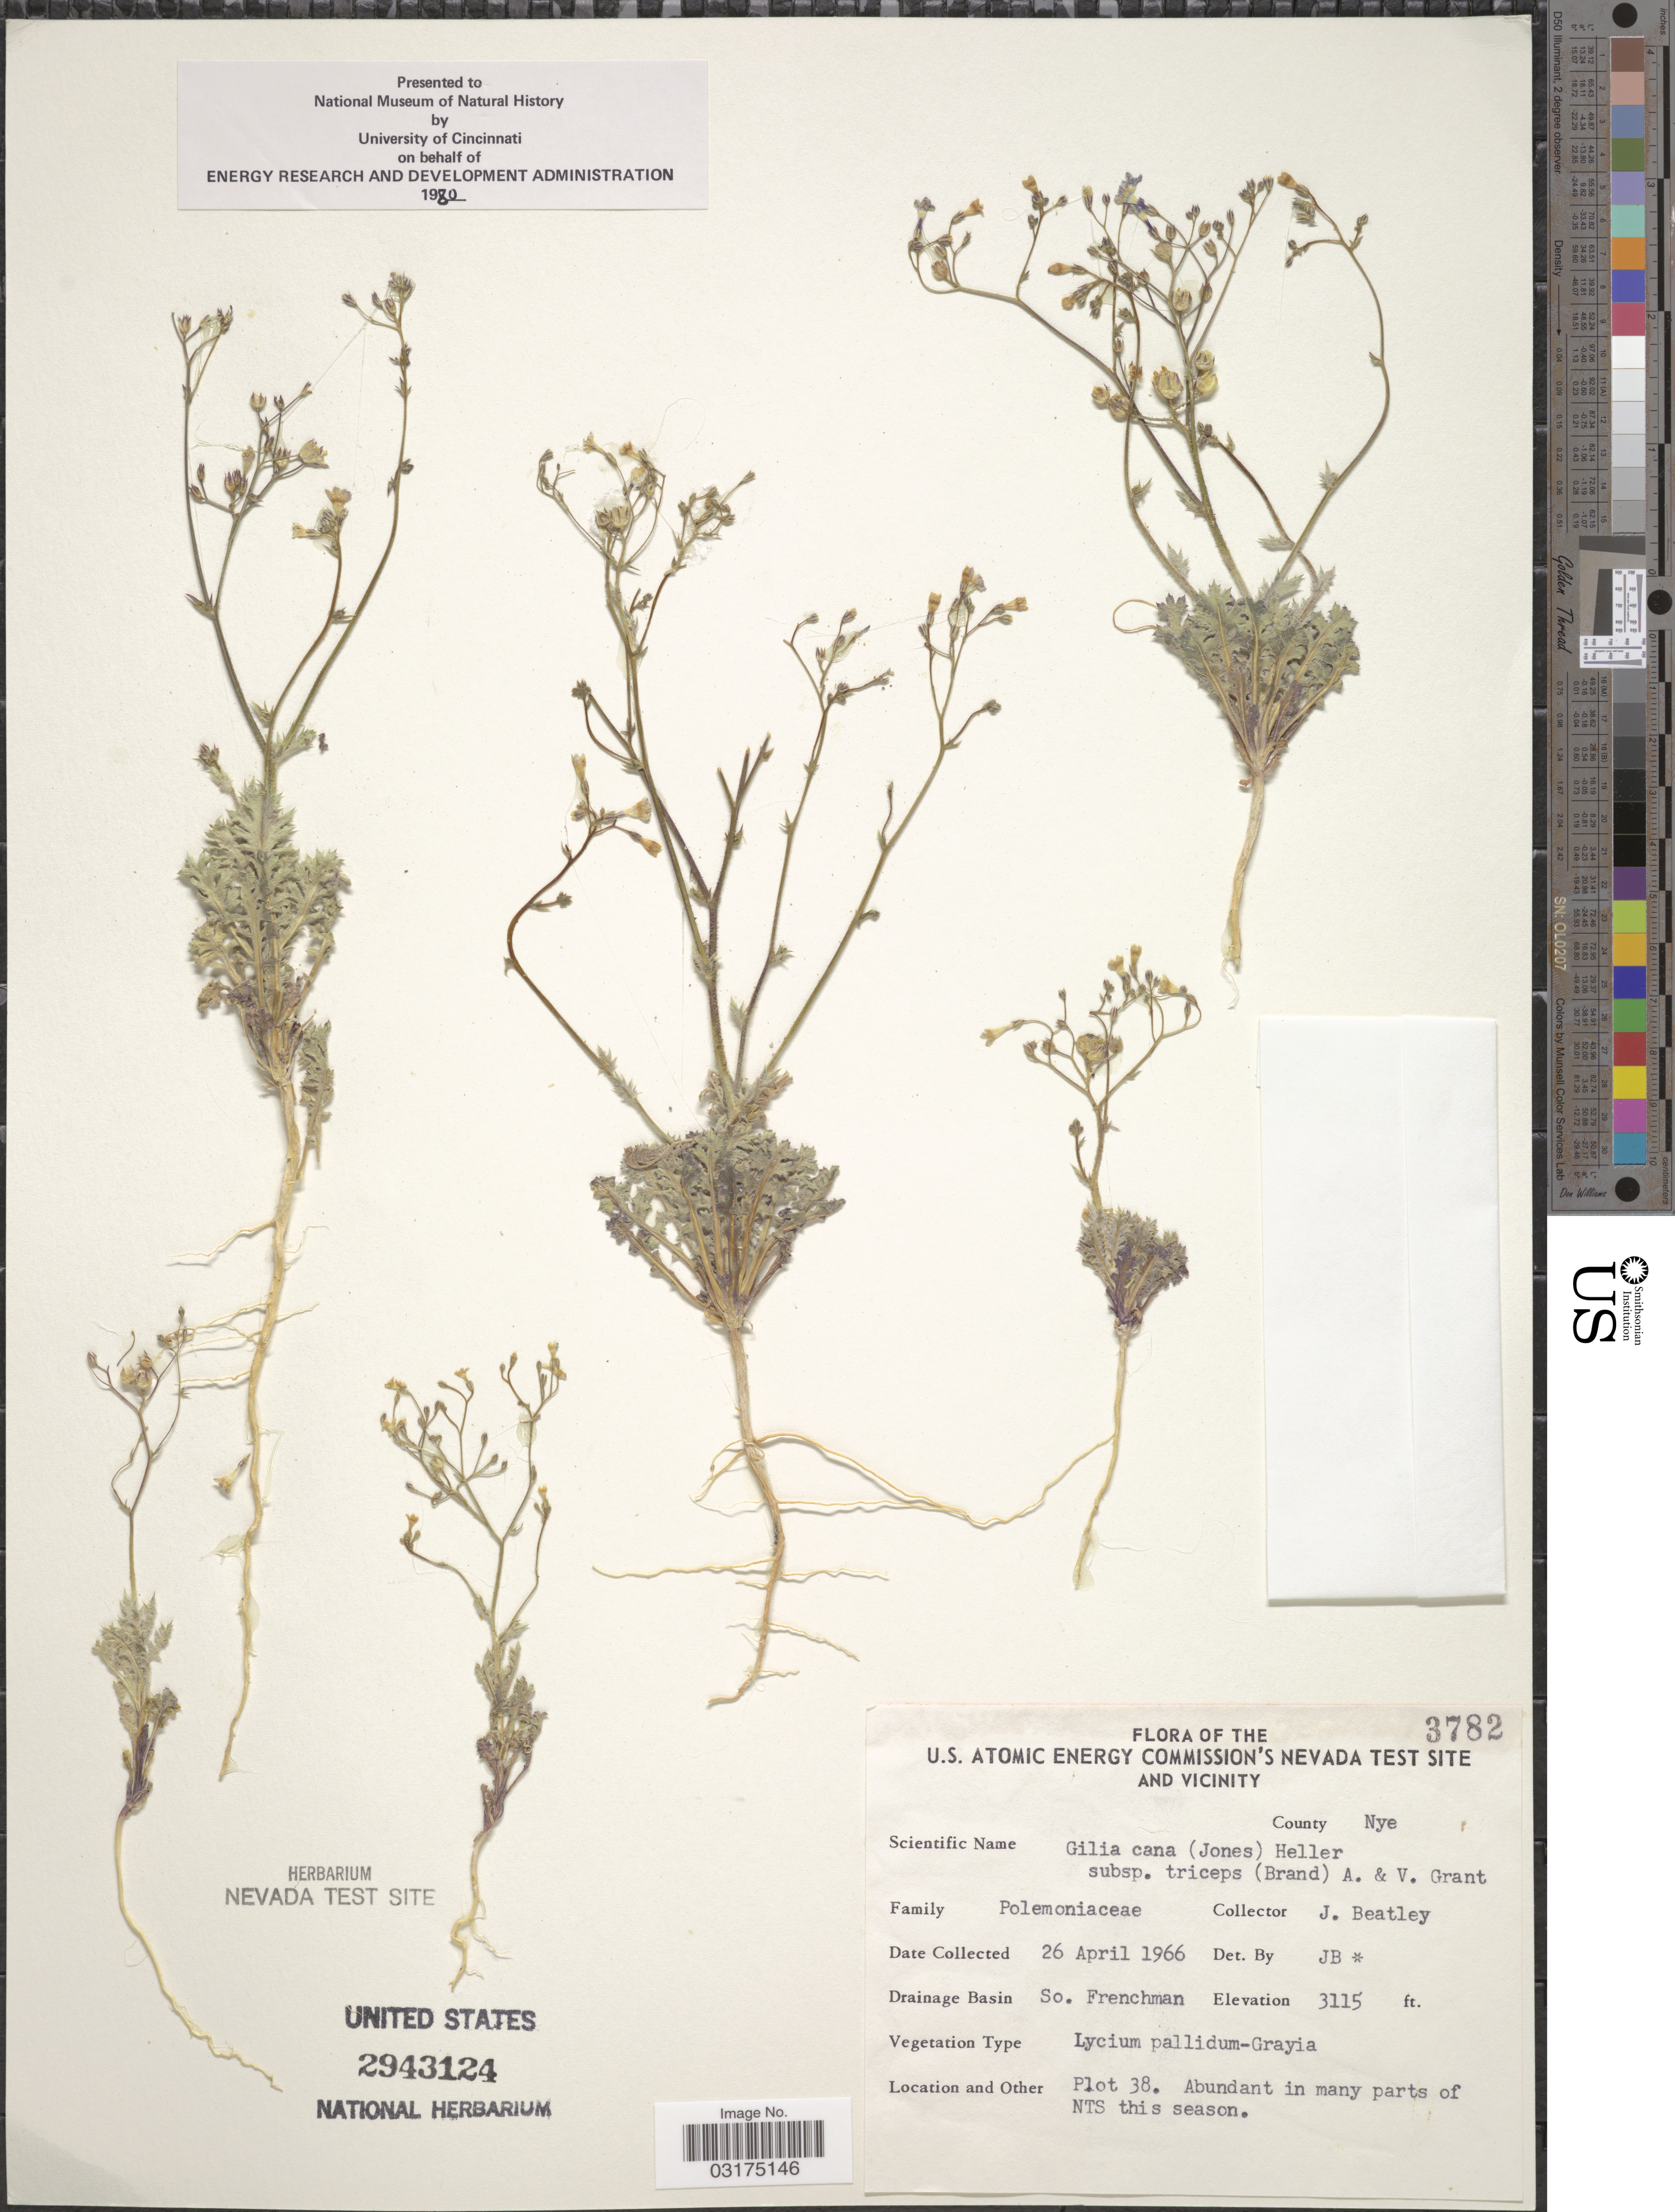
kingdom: Plantae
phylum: Tracheophyta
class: Magnoliopsida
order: Ericales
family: Polemoniaceae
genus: Gilia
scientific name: Gilia cana subsp. triceps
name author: (Brand) A.D. Grant & V.E. Grant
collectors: J. C. Beatley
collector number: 3782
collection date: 1966-04-26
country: United States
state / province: Nevada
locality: U.S. Atomic Energy Commission's Nevada Test Site and Vicinity, County Nye, Drainage Basin So. Frenchman, Plot 38. Abundant in many parts of NTS this season.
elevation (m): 949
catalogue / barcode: US 2943124